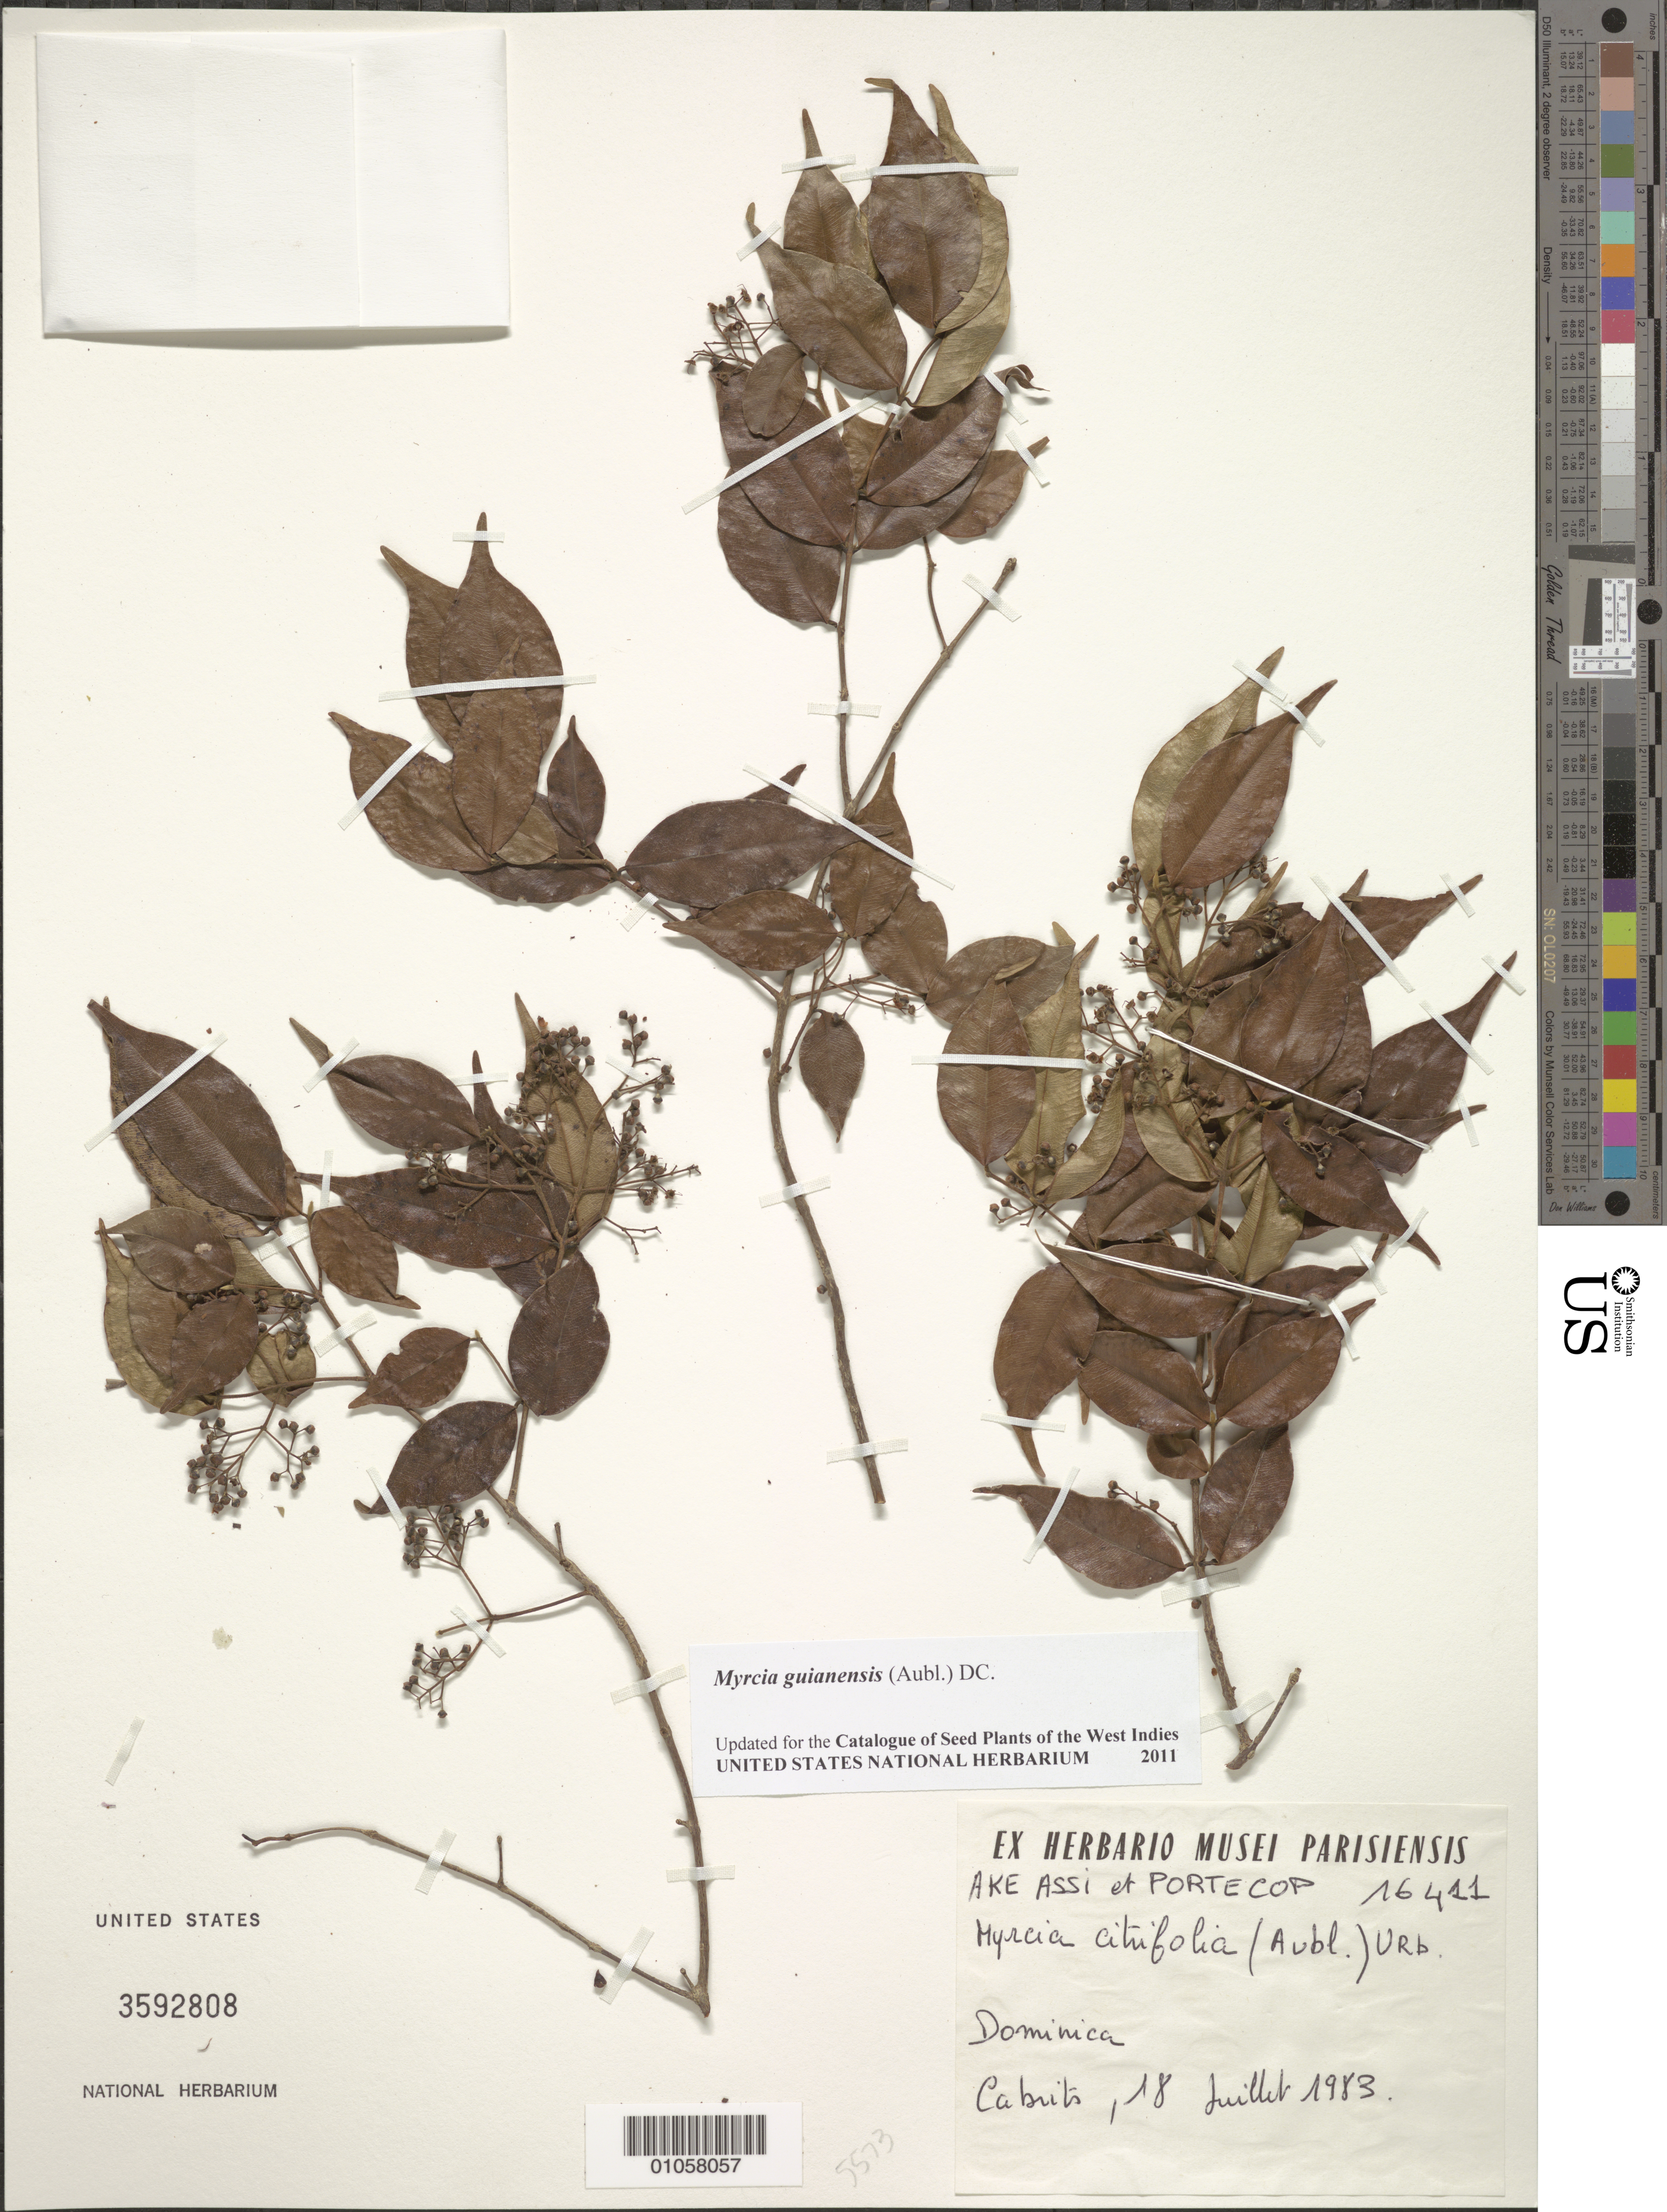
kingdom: Plantae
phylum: Tracheophyta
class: Magnoliopsida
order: Myrtales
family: Myrtaceae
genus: Myrcia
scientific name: Myrcia guianensis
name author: (Aubl.) DC.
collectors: A. Ake & -. Portecop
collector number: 16411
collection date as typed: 18 Jul 1983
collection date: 1983-07-18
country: Dominica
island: Dominica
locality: Cabrits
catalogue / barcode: US 3592808